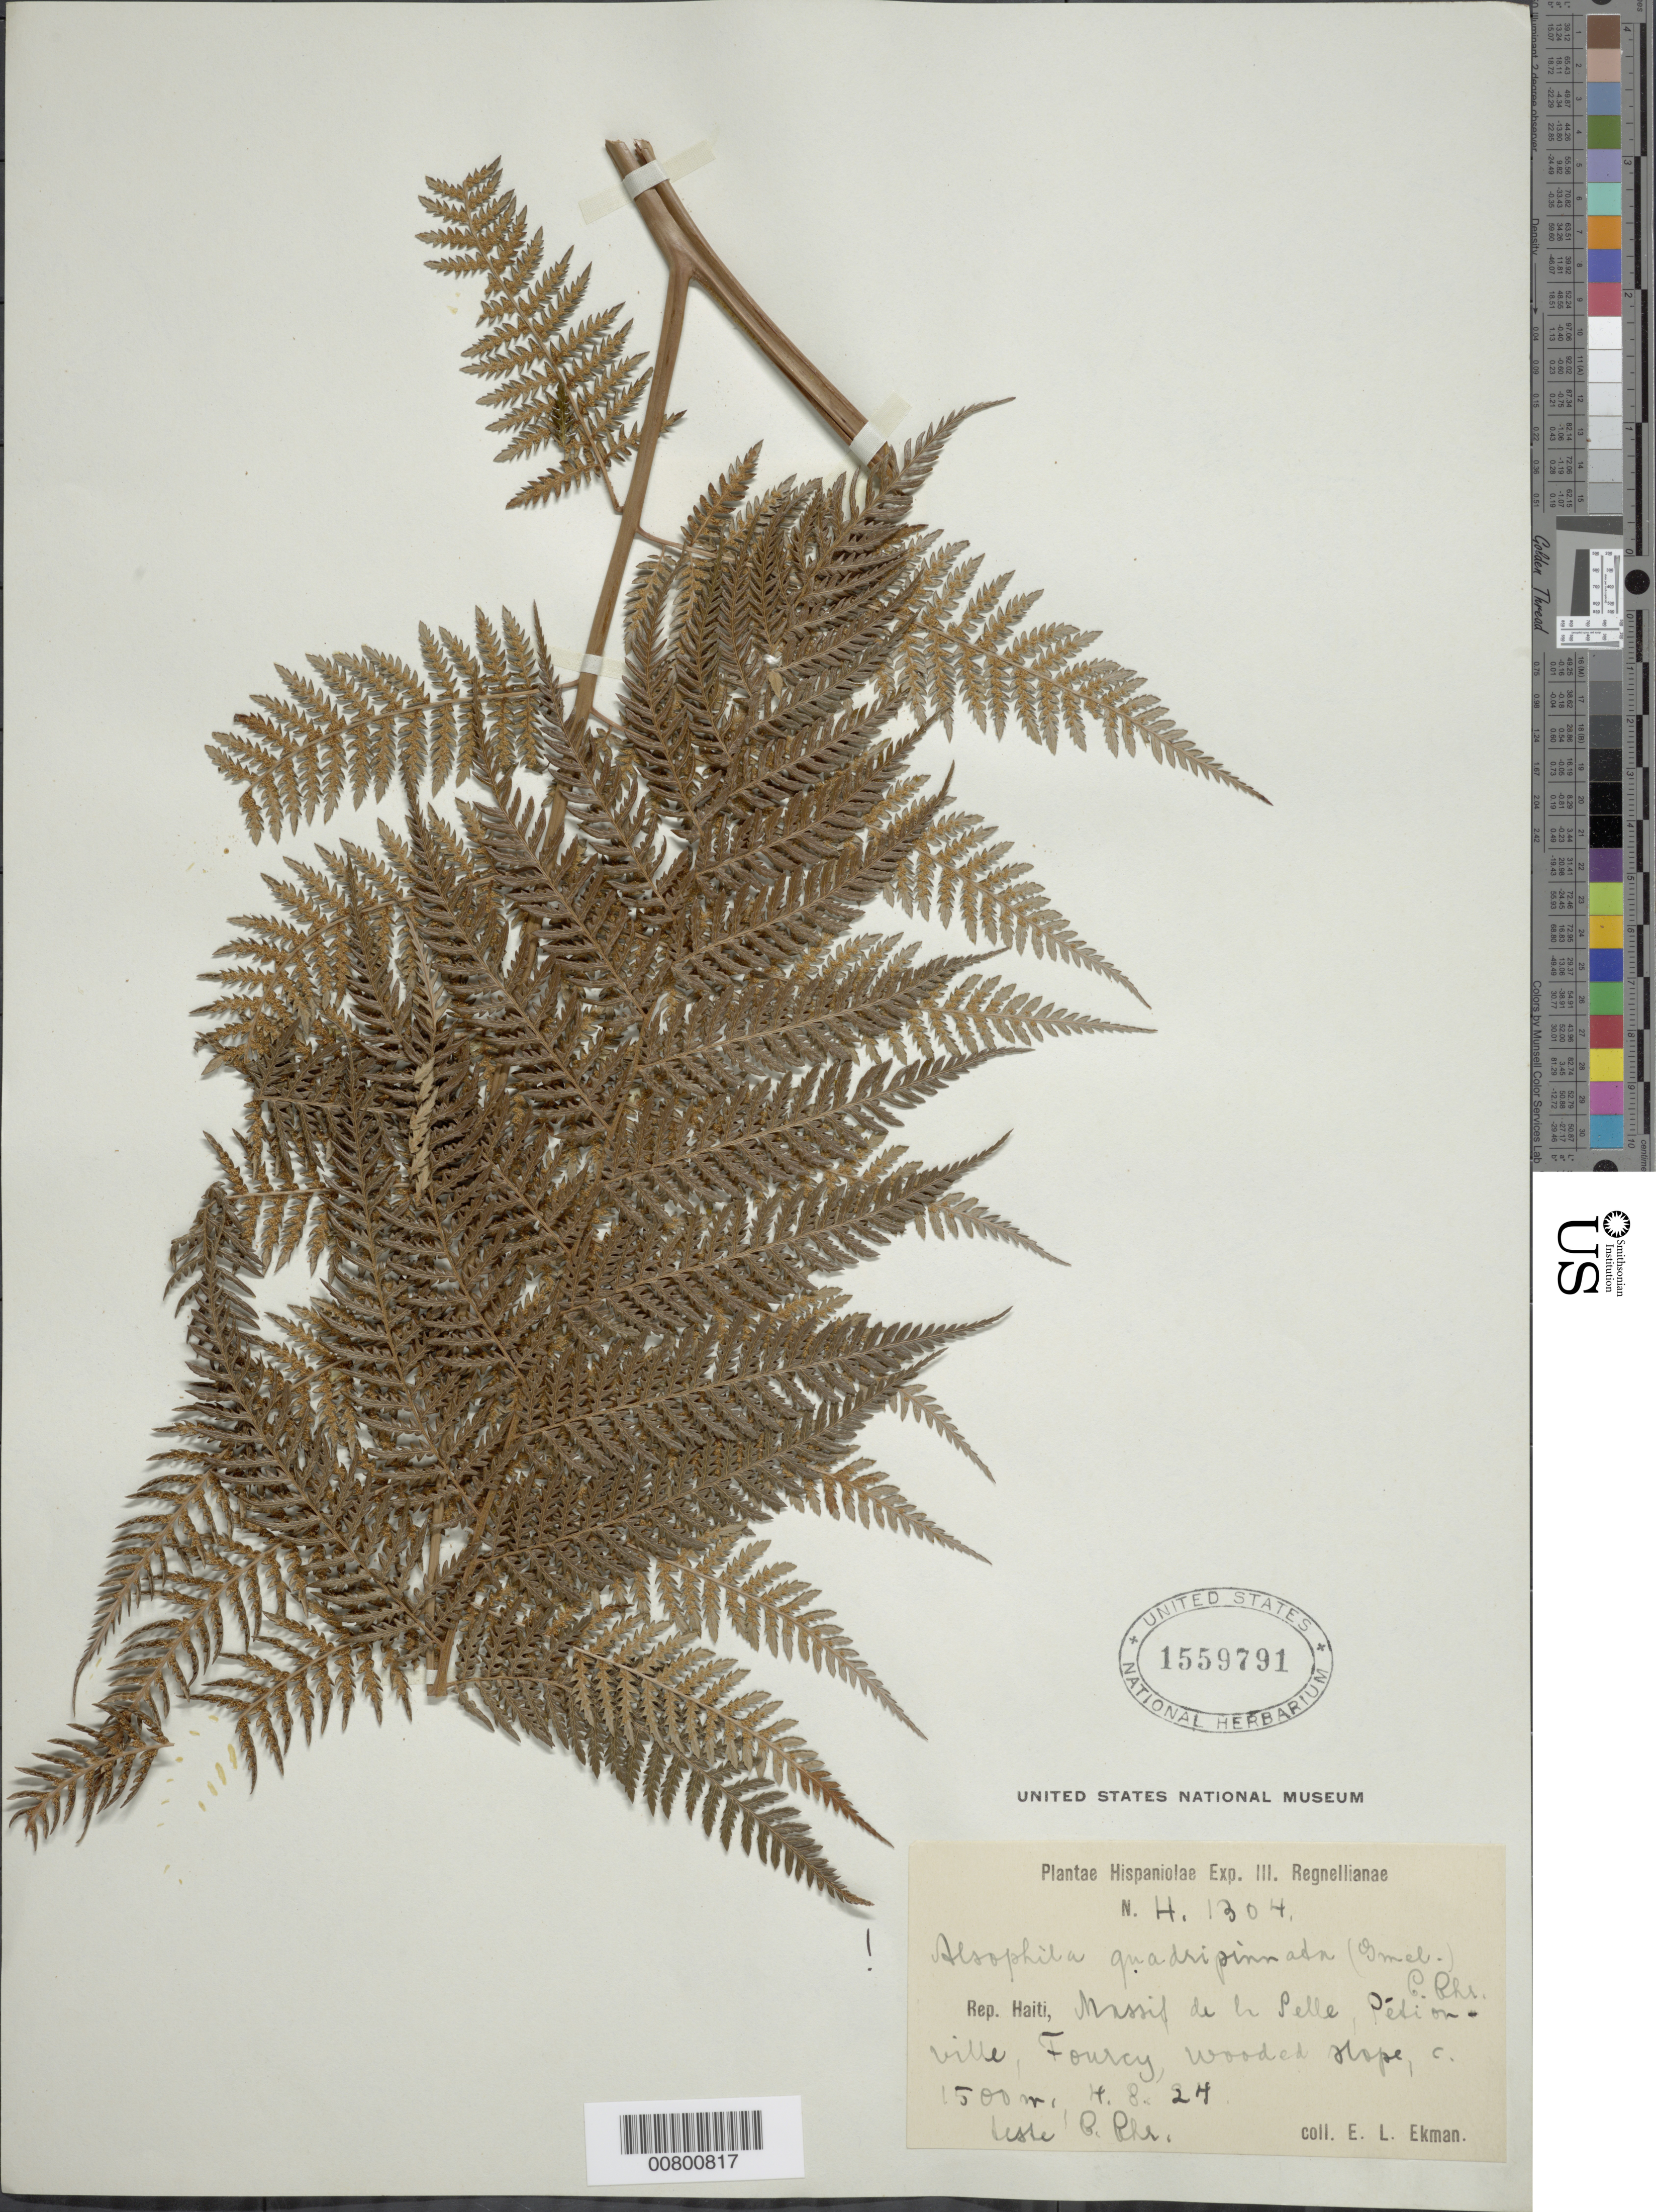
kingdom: Plantae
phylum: Tracheophyta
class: Polypodiopsida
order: Cyatheales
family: Dicksoniaceae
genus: Lophosoria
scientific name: Lophosoria quadripinnata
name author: (J.F. Gmel.) C. Chr.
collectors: E. L. Ekman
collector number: H 1304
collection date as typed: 04 Aug 1924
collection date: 1924-08-04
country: Haiti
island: Hispaniola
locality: Massif de la Selle, Pétionville, Fourcy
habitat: Wooded slope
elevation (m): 1500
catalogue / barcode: US 1559791